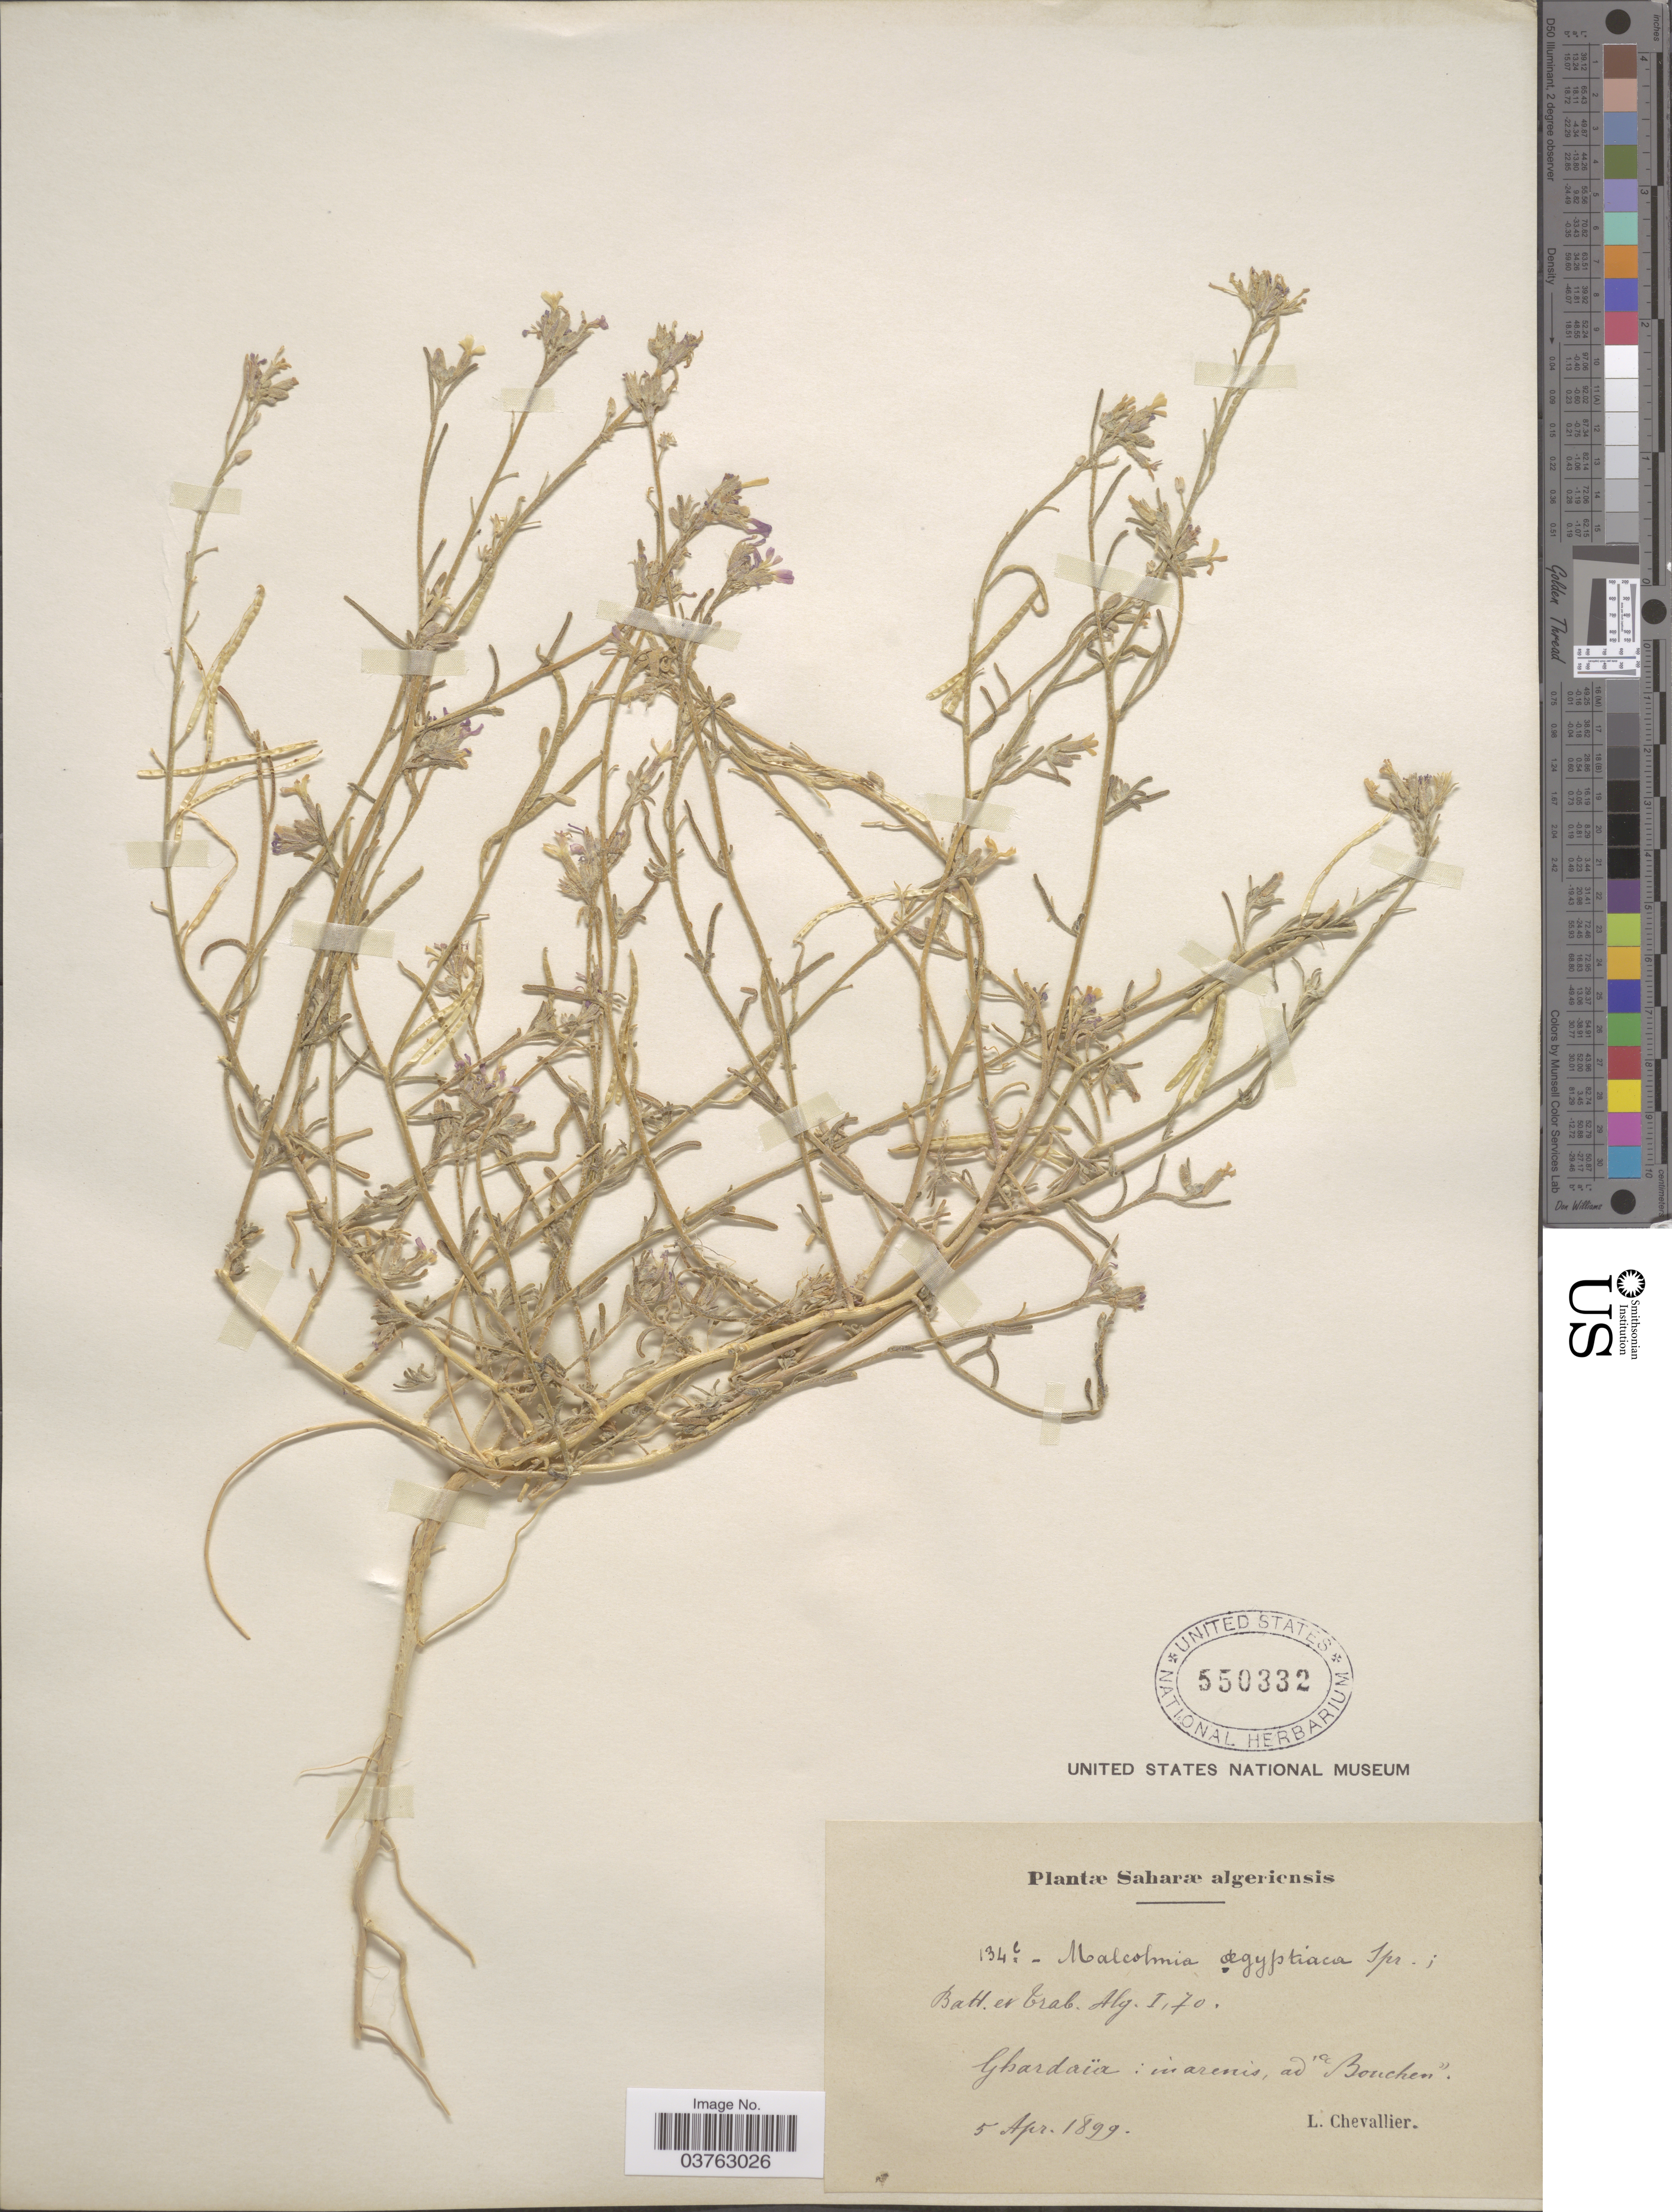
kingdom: Plantae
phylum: Tracheophyta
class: Magnoliopsida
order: Brassicales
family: Brassicaceae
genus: Malcolmia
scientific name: Malcolmia aegyptica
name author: Spreng.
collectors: L. Chevallier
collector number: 134c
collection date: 1899-04-05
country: Algeria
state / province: Ghardaïa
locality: Saharæ algeriensis. Ghardaïa: in arenis, ad Bouchen.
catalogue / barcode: US 550332